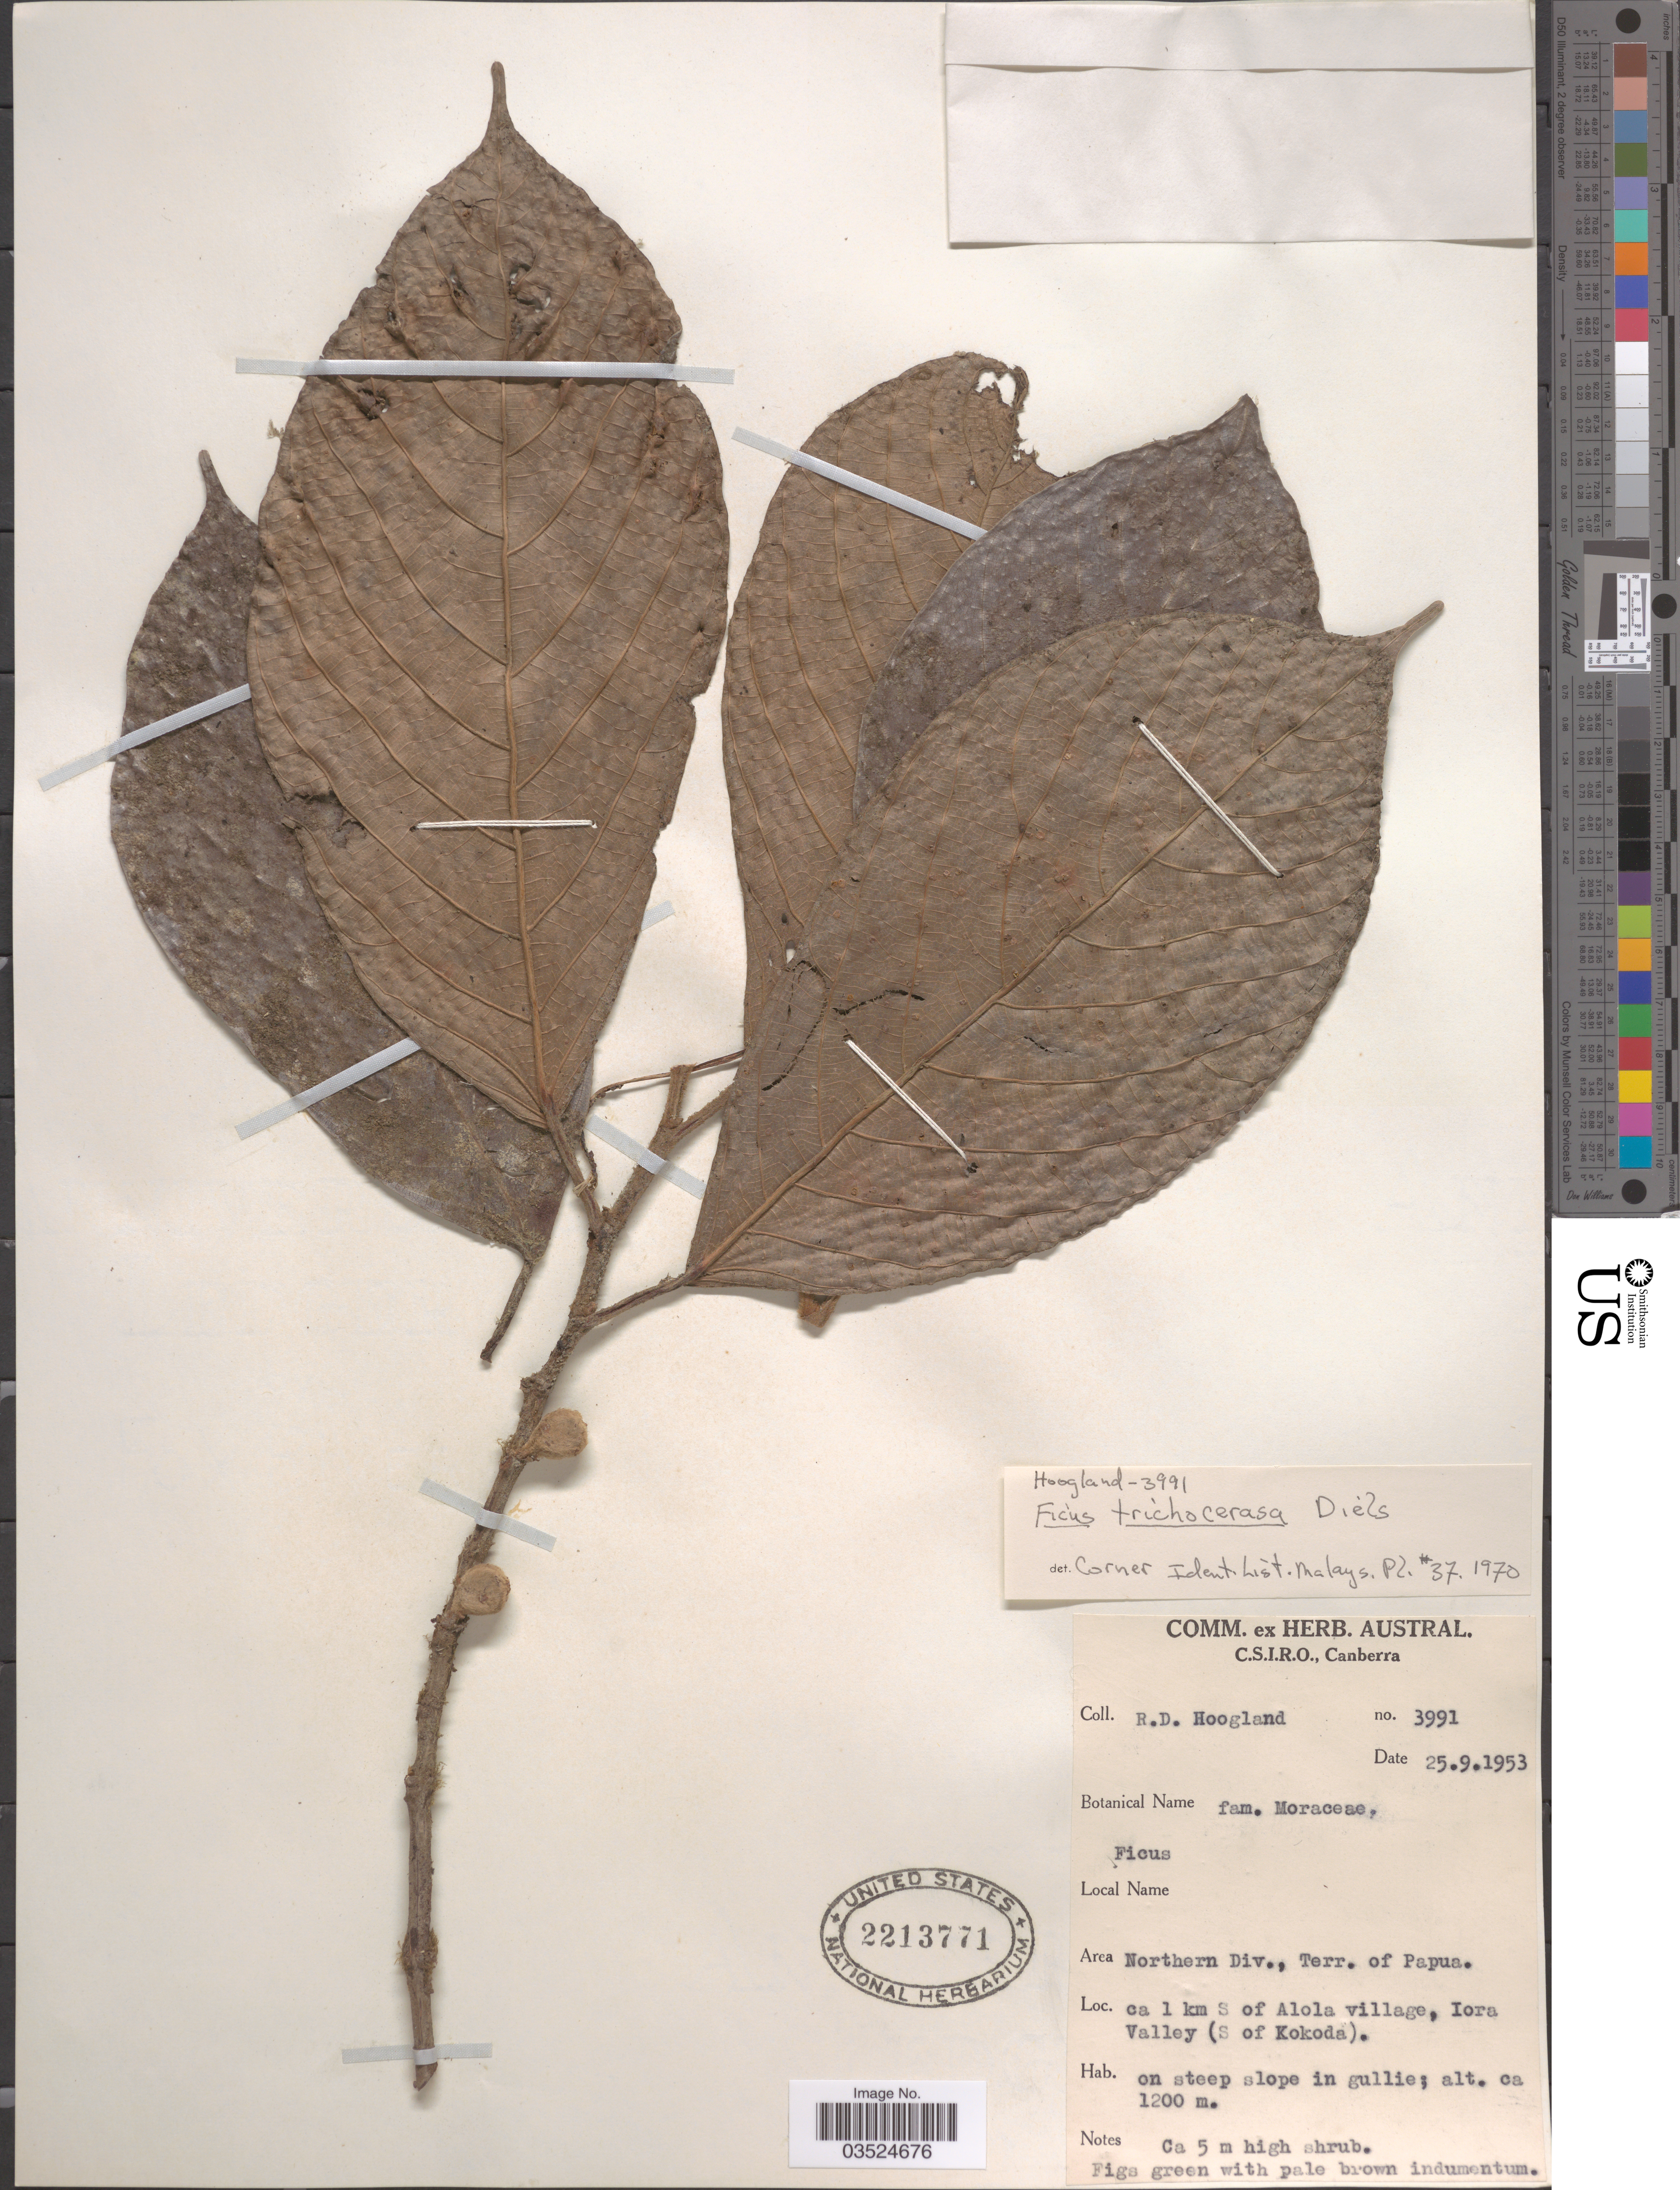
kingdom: Plantae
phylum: Tracheophyta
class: Magnoliopsida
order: Rosales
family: Moraceae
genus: Ficus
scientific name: Ficus trichocerasa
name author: Diels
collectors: R. D. Hoogland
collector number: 3991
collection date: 1953-09-25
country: Papua New Guinea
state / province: Northern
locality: Area Northern Div., Terr. of Papua. Ca 1 km S of Alola village, Iora Valley (S of Kokoda).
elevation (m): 1200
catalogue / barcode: US 2213771